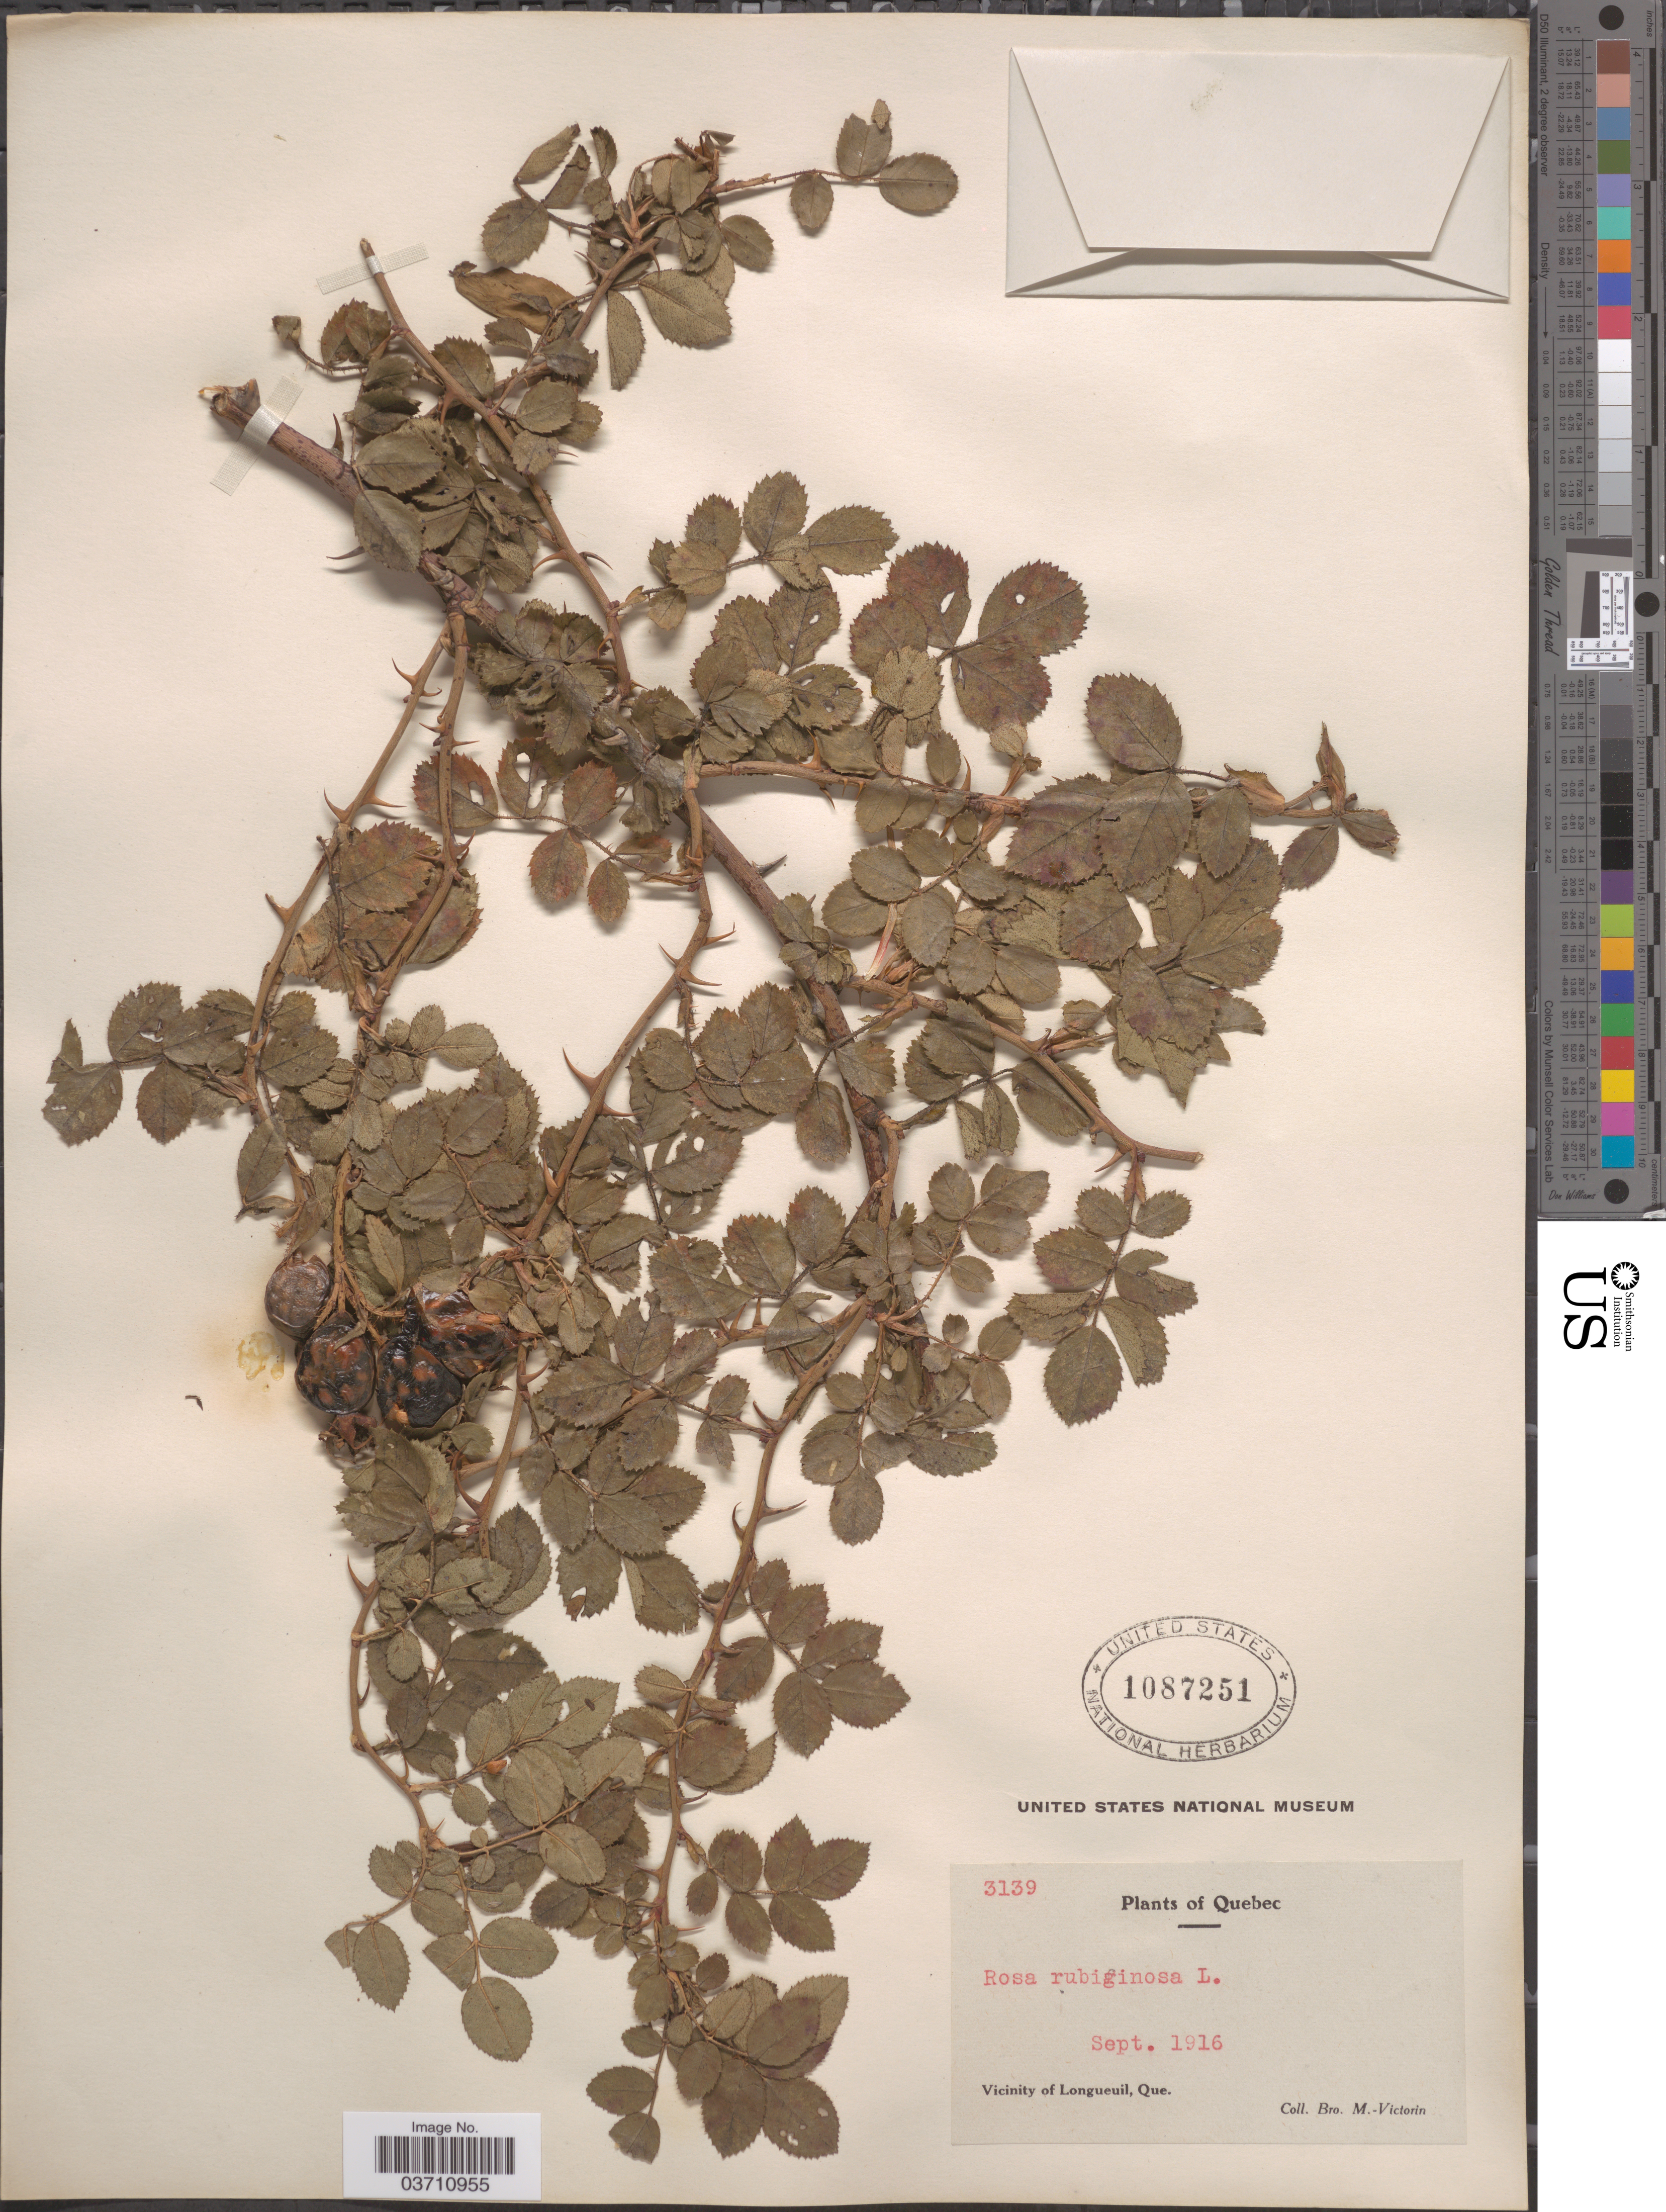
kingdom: Plantae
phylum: Tracheophyta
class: Magnoliopsida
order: Rosales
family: Rosaceae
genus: Rosa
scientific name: Rosa eglanteria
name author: L.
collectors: Fr. Marie-Victorin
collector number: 3139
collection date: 1916-09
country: Canada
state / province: Quebec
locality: Vicinity of Longueuil.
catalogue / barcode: US 1087251